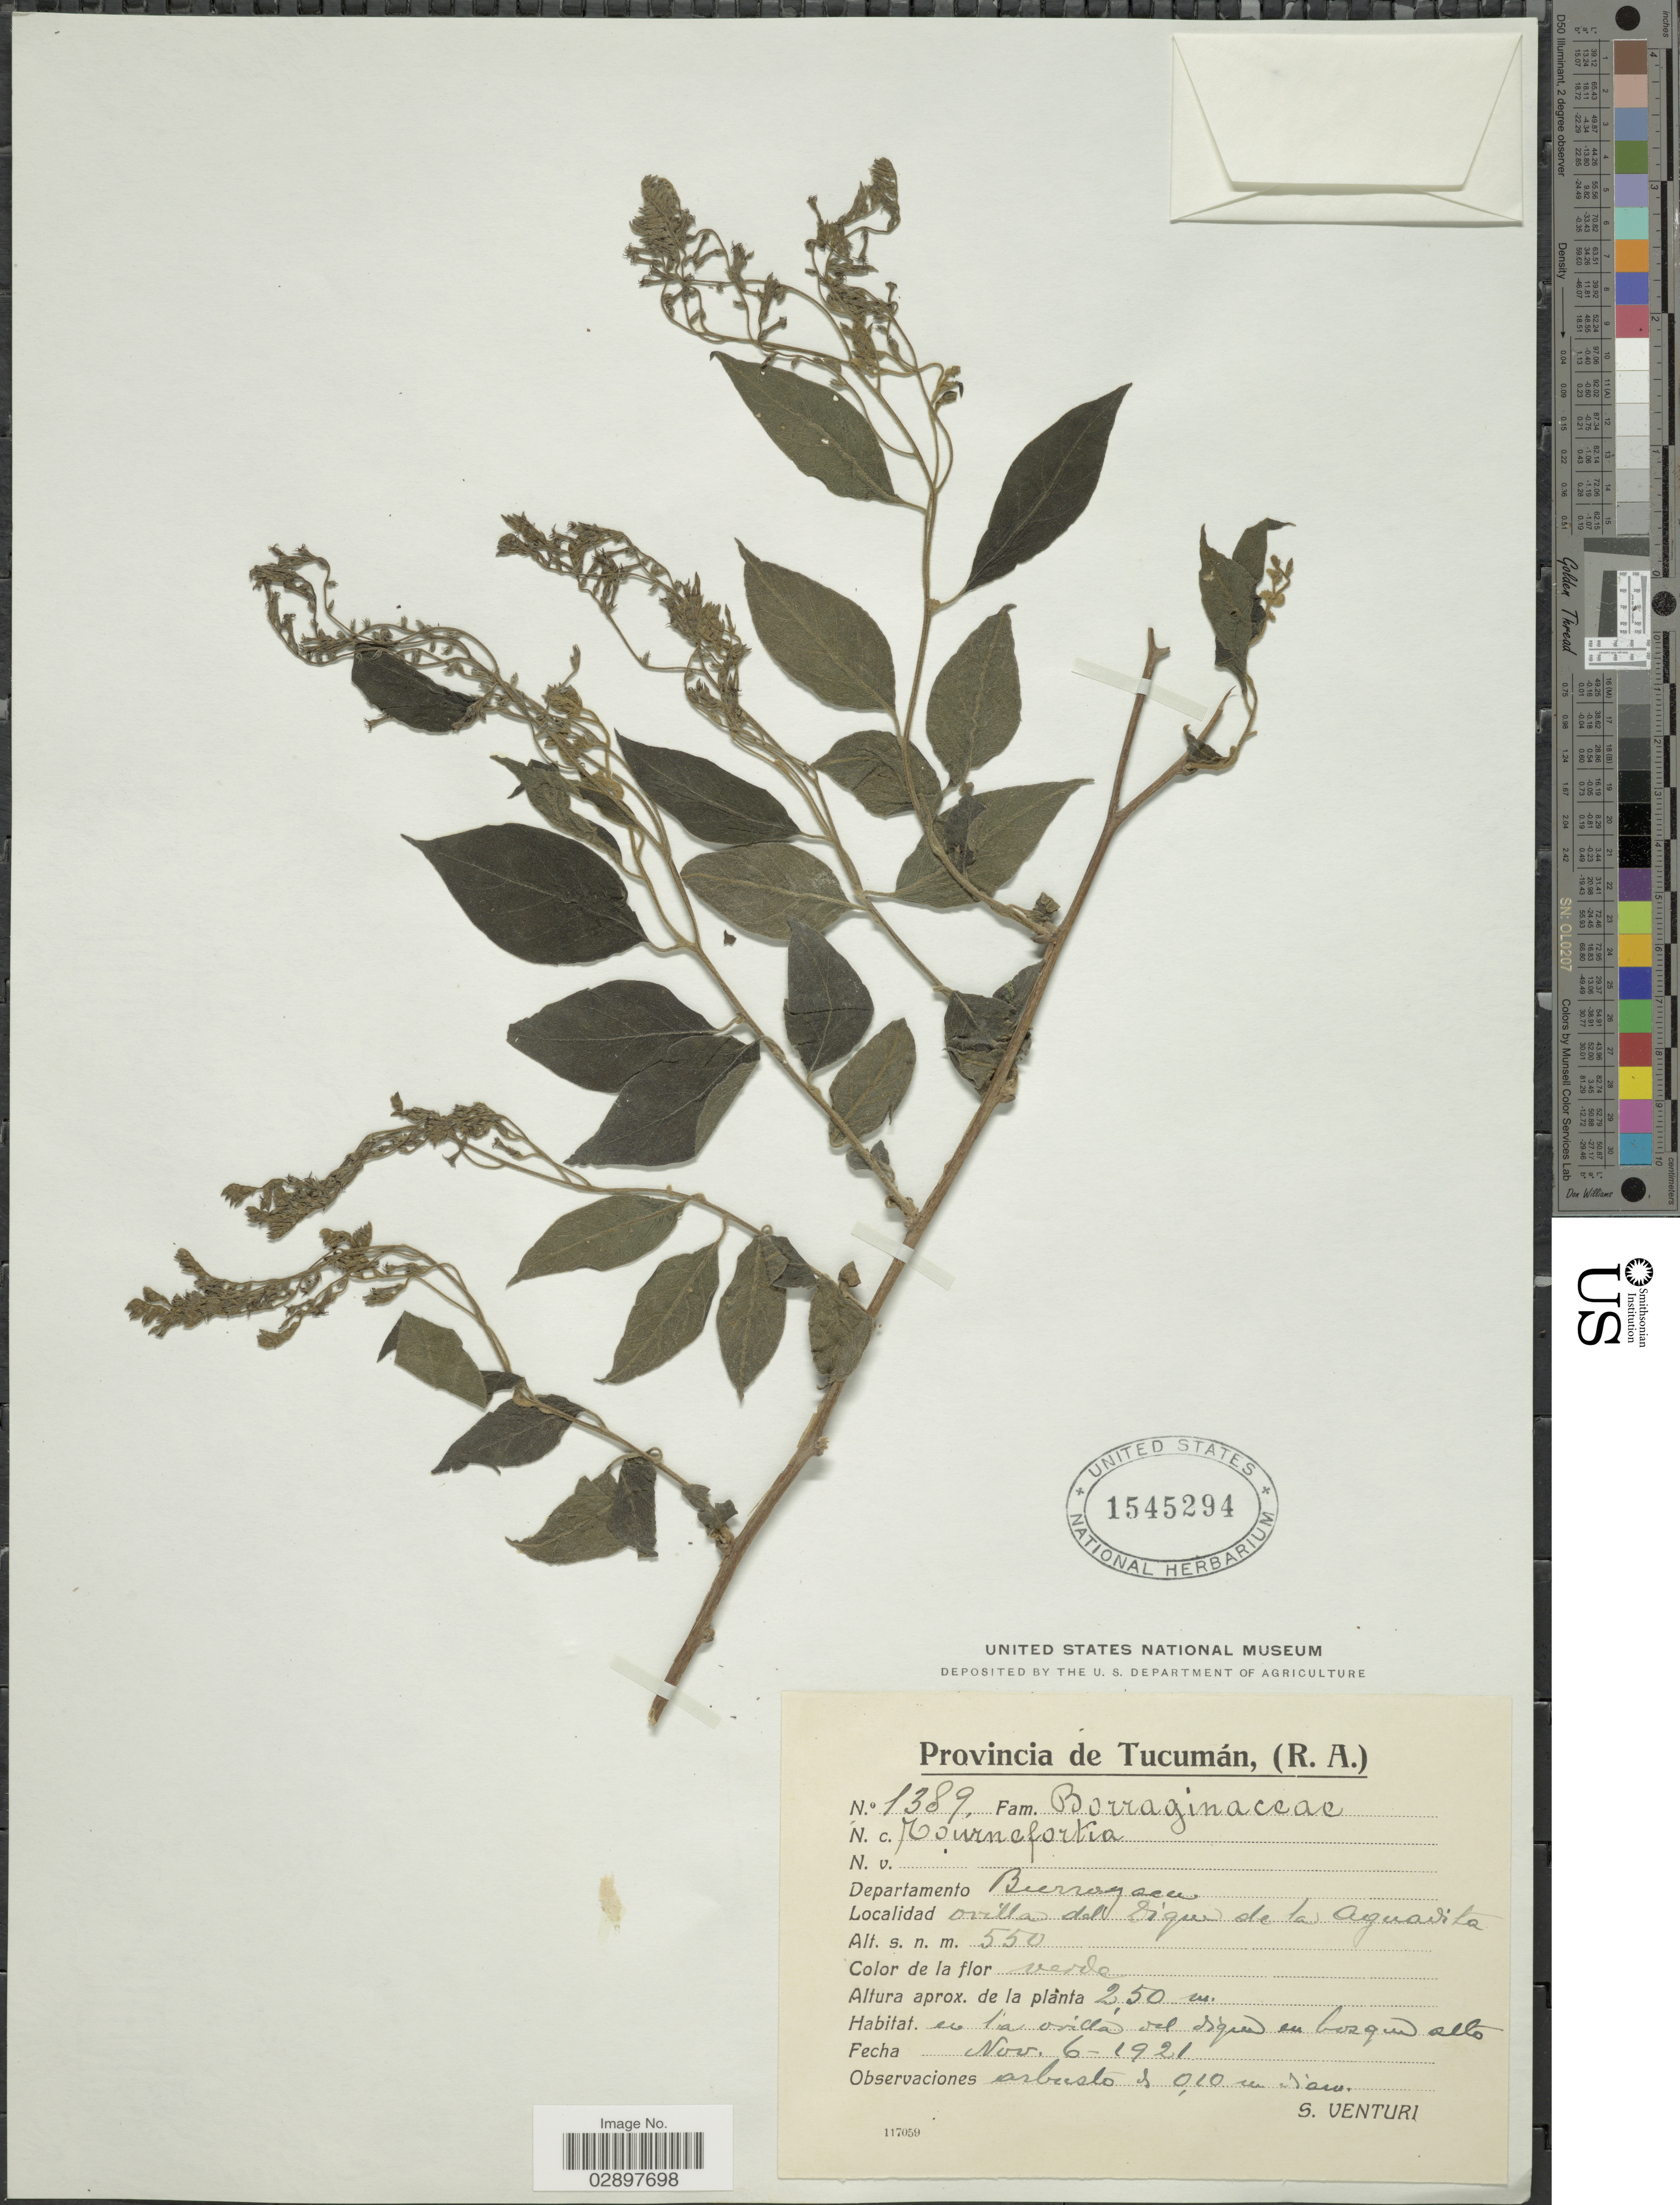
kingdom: Plantae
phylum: Tracheophyta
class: Magnoliopsida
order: Boraginales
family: Heliotropiaceae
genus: Tournefortia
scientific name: Tournefortia sp.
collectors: S. Venturi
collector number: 1389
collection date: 1921-11-06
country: Argentina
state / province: Tucuman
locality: Provincia de Tucuman, (R.A.). Departamento Burruyacu, orrila del Digue de la Aguadita.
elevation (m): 550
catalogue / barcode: US 1545294